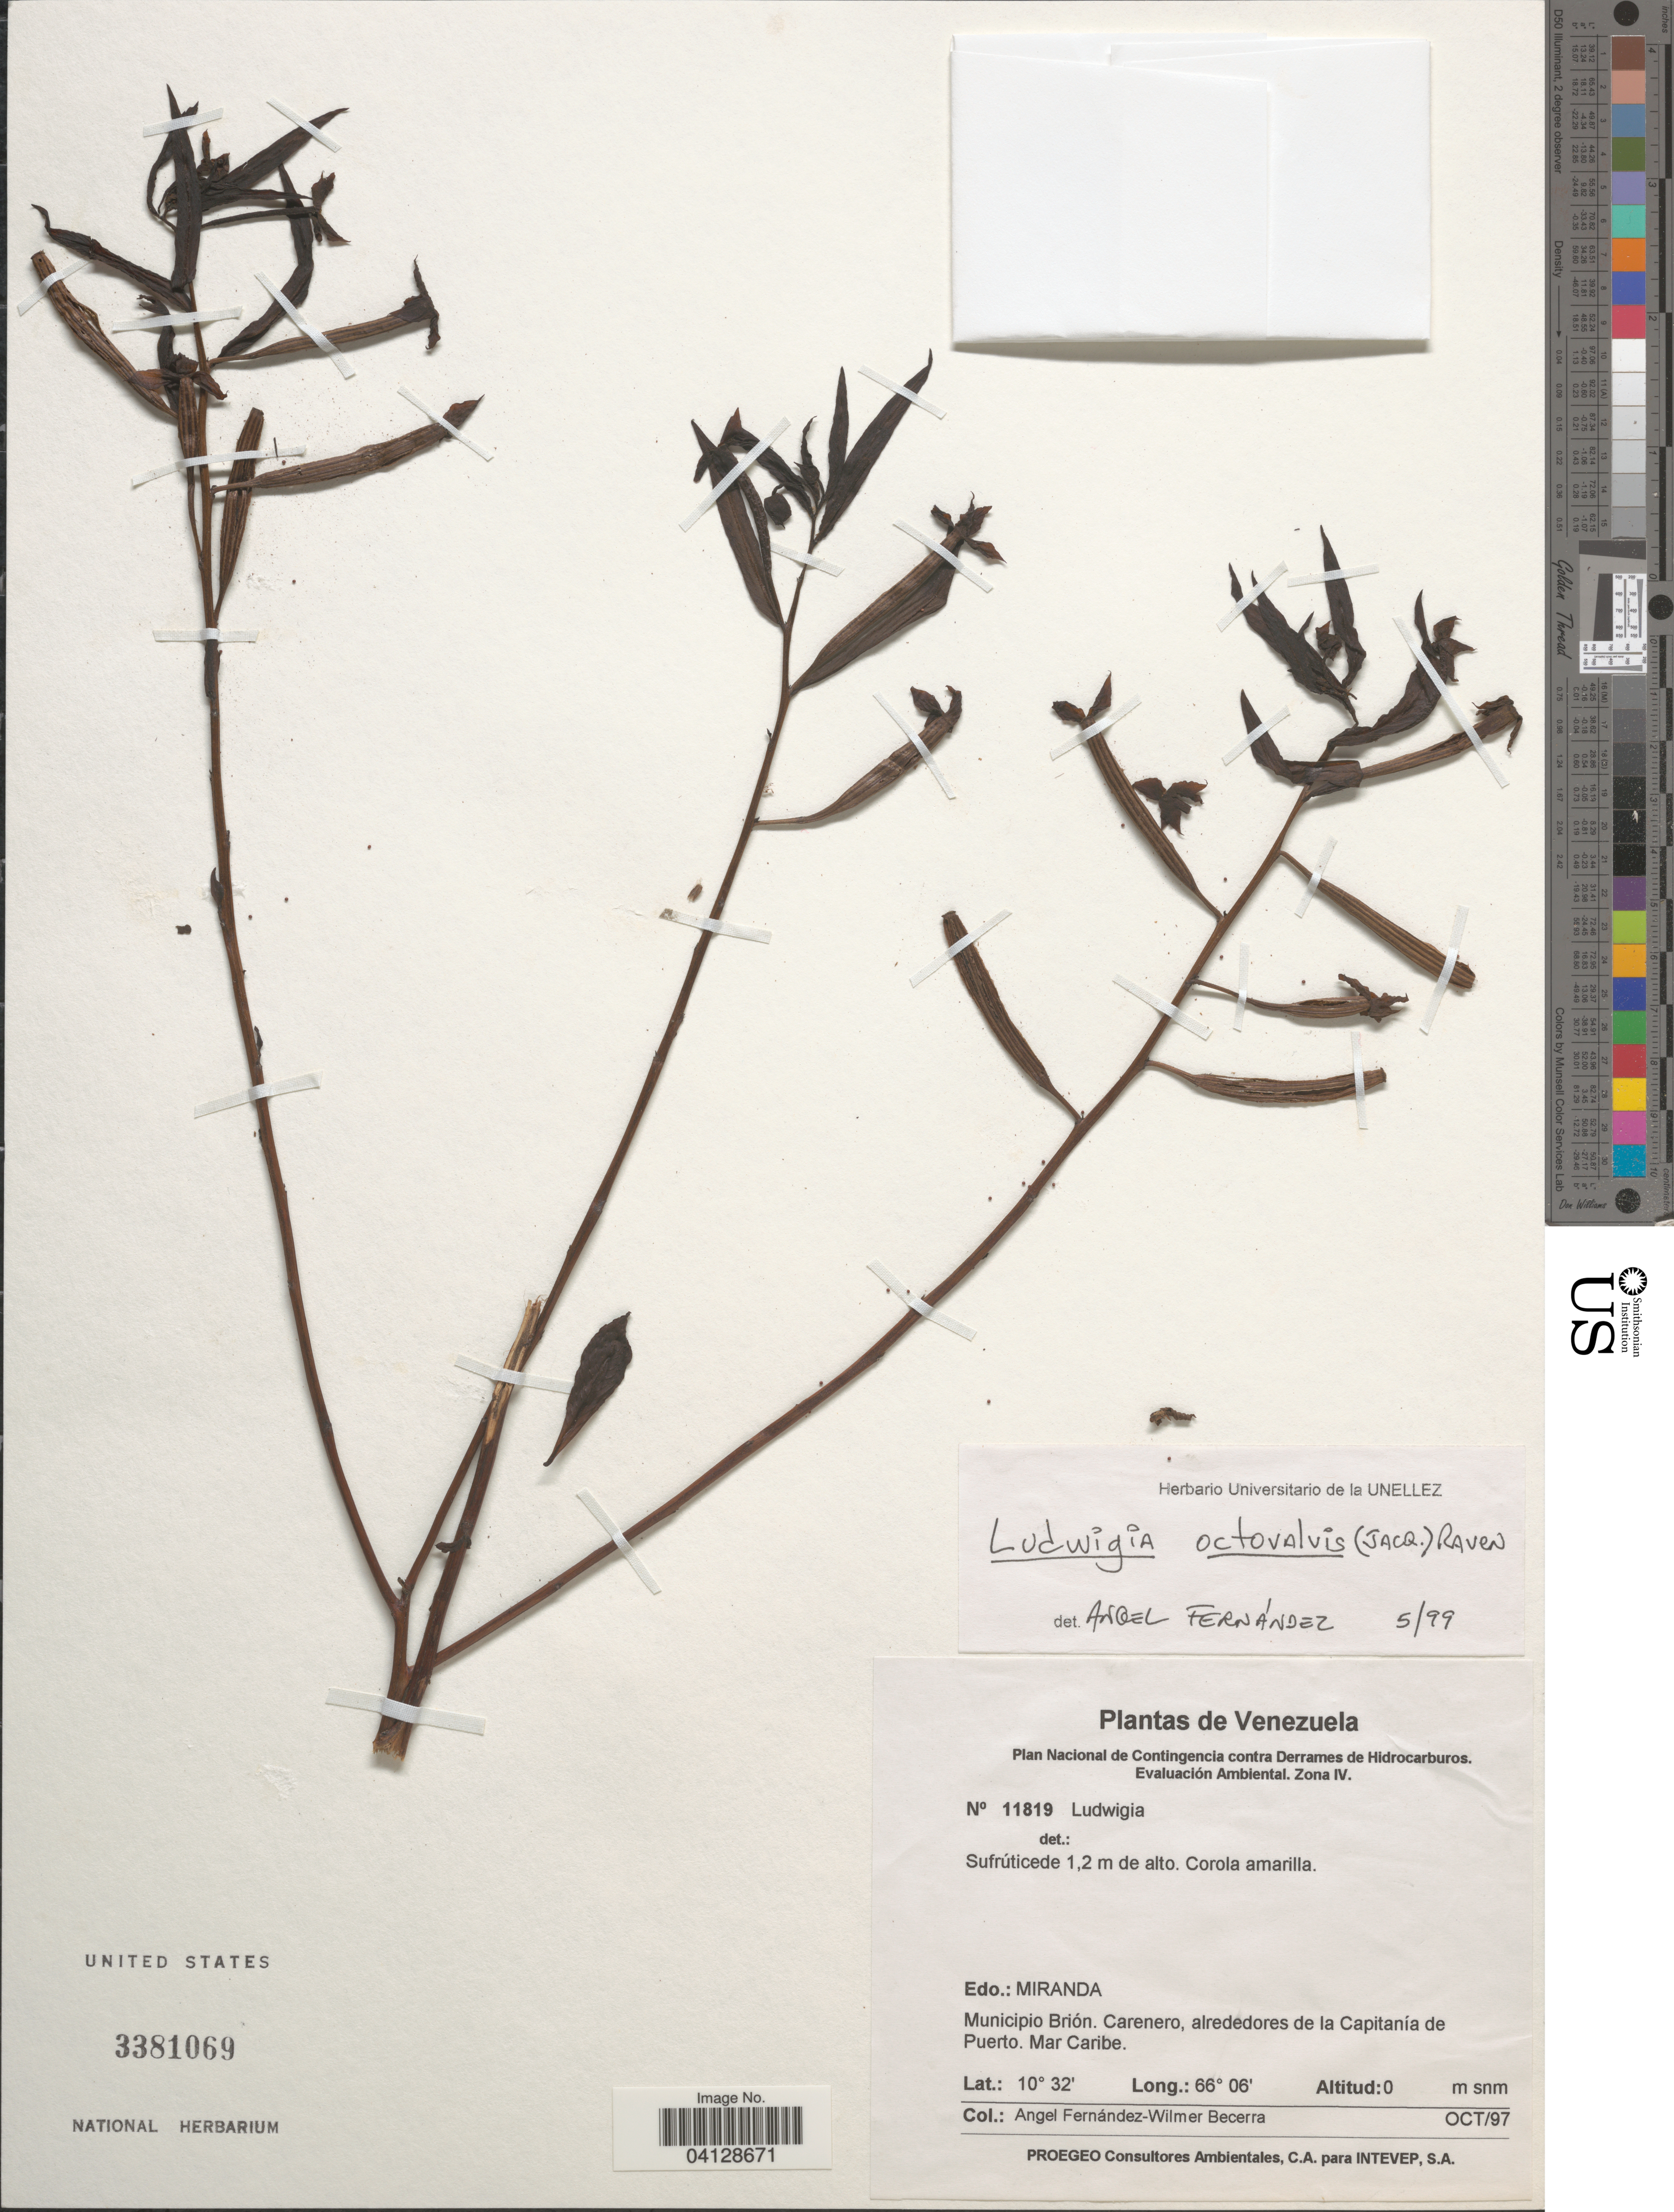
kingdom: Plantae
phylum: Tracheophyta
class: Magnoliopsida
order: Myrtales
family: Onagraceae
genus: Ludwigia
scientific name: Ludwigia octovalvis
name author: (Jacq.) P.H. Raven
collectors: Á. Fernández & W. Becerra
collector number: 11819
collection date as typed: Transcribed d/m/y: /10/97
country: Venezuela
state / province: Miranda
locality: Municipio Brión. Carenero, alrededores de la Capitanía de Puerto. Mar Caribe.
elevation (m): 0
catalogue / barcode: US 3381069